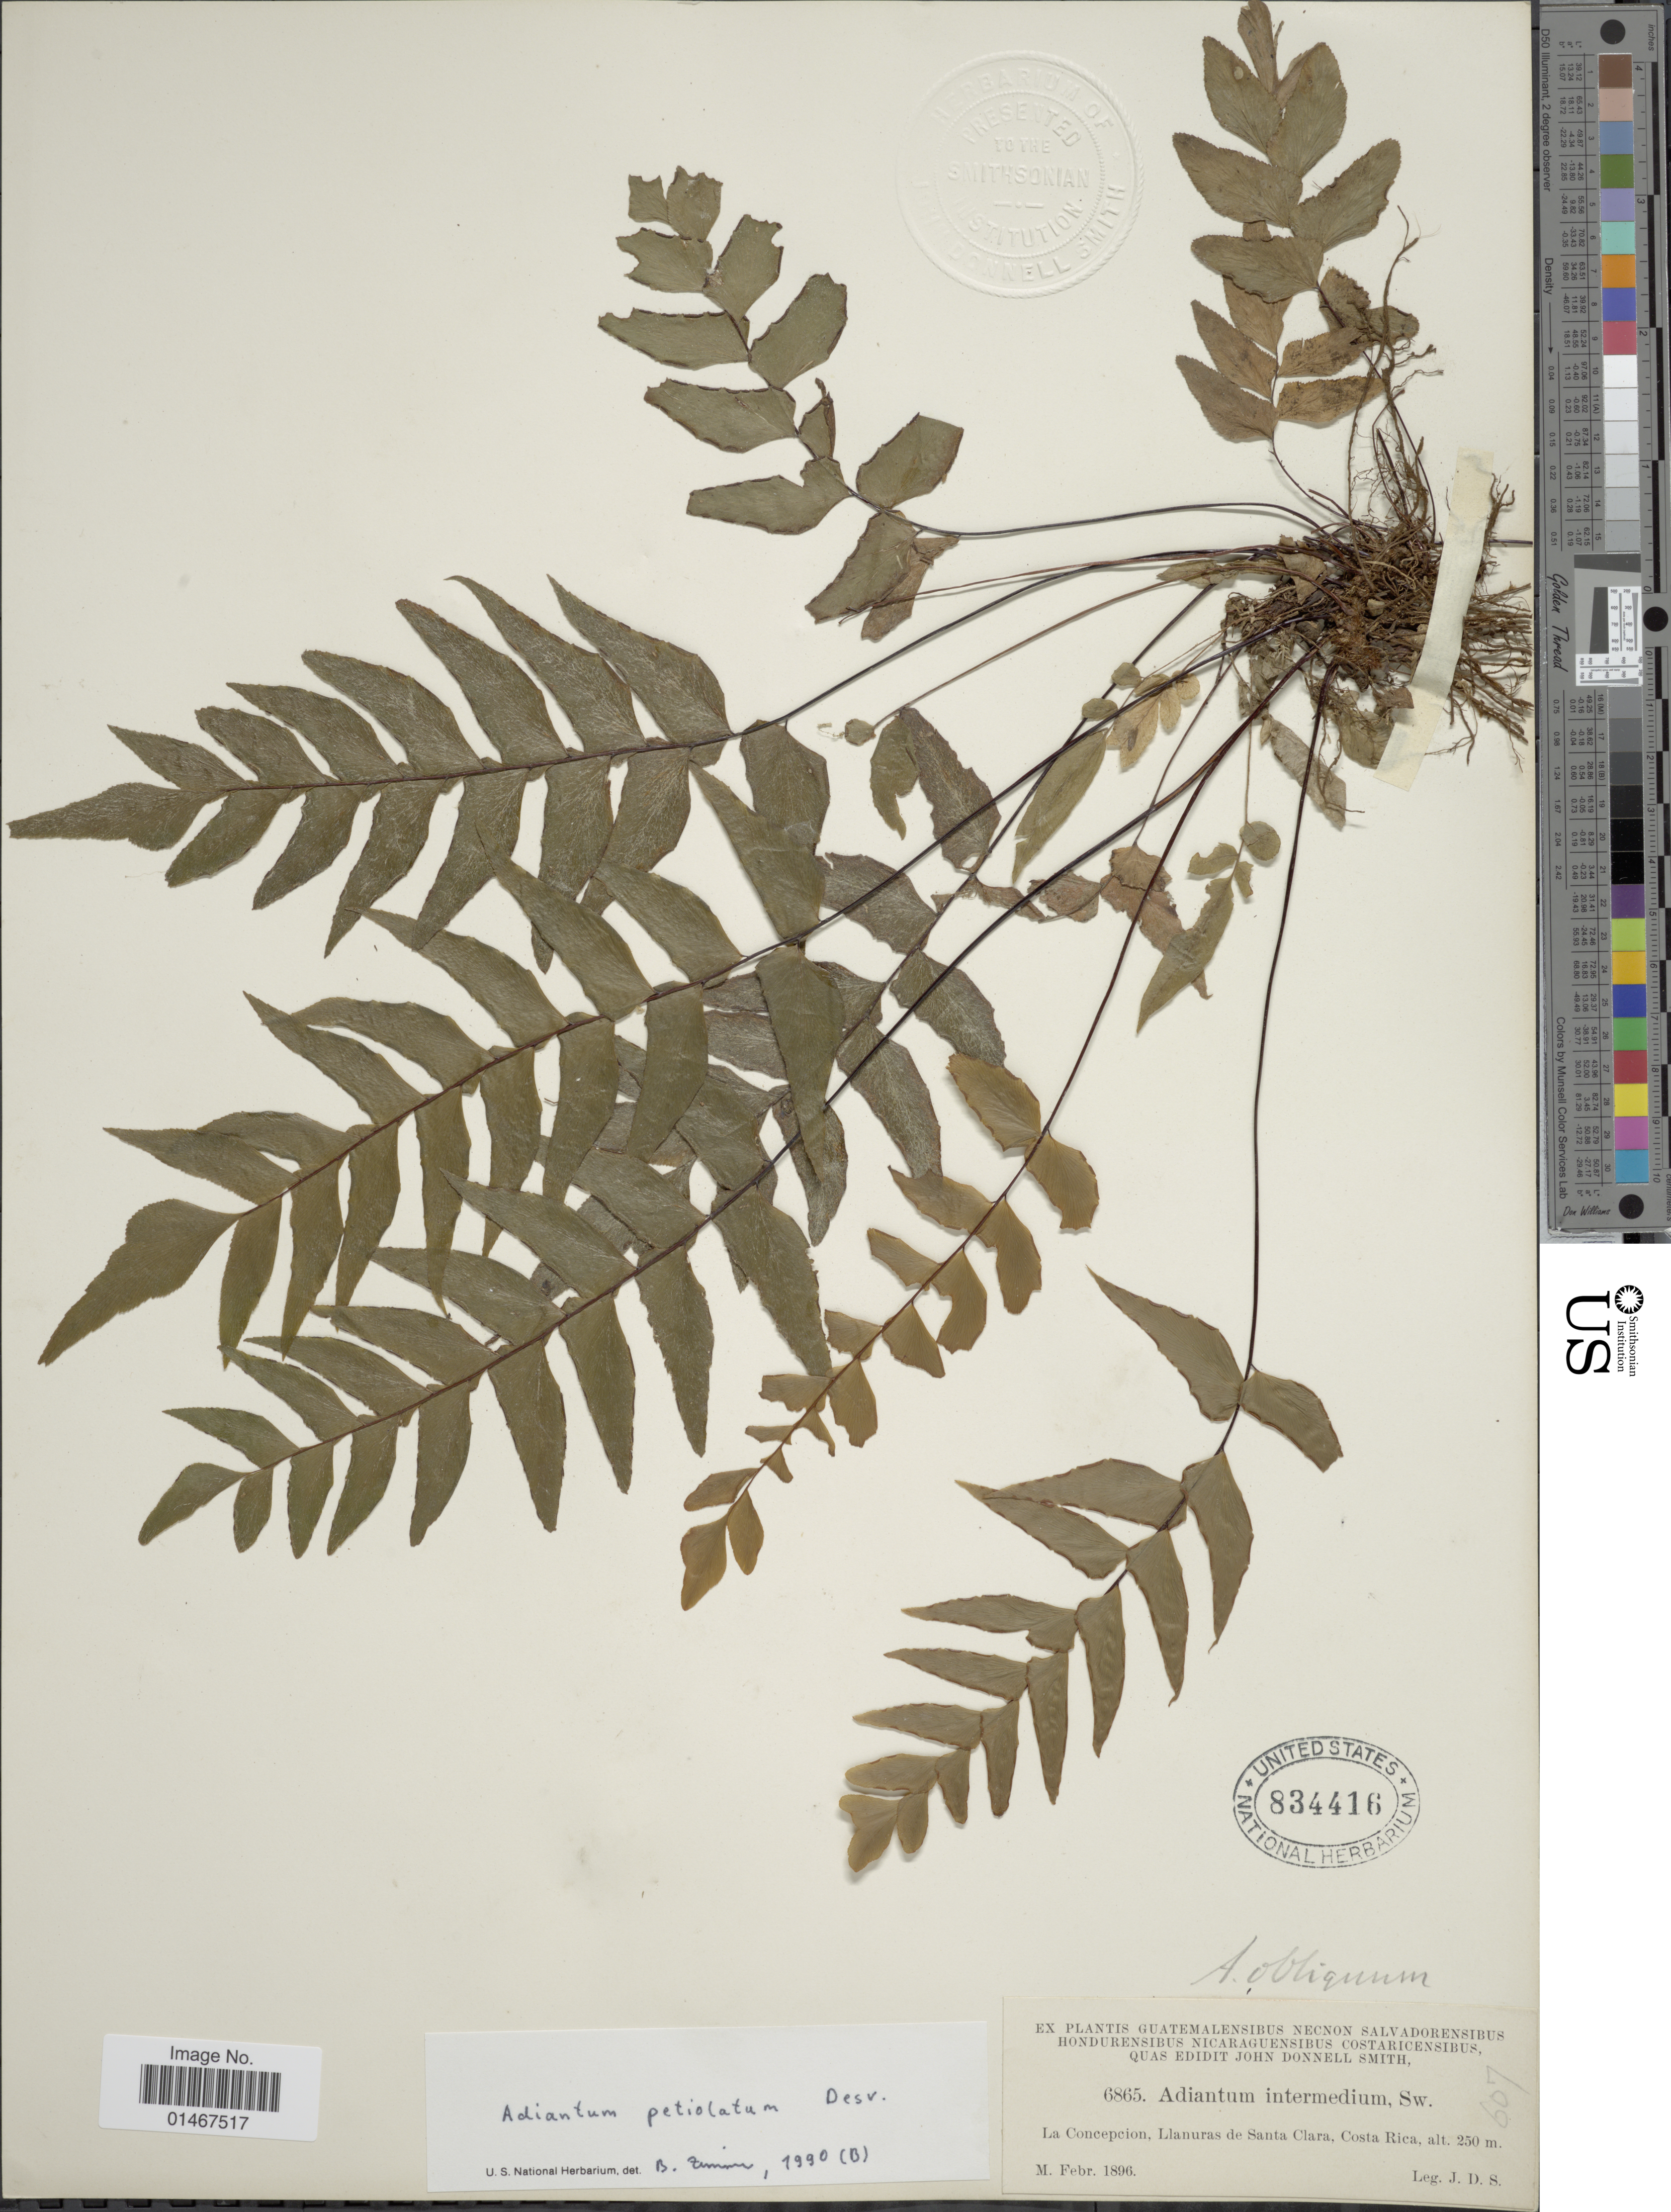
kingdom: Plantae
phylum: Tracheophyta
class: Polypodiopsida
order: Polypodiales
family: Pteridaceae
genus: Adiantum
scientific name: Adiantum petiolatum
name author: Desv.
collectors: J. Donnell Smith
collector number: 6865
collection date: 1896-02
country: Costa Rica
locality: La Concepcion, Llanuras de Santa Clara.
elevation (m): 250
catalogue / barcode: US 834416